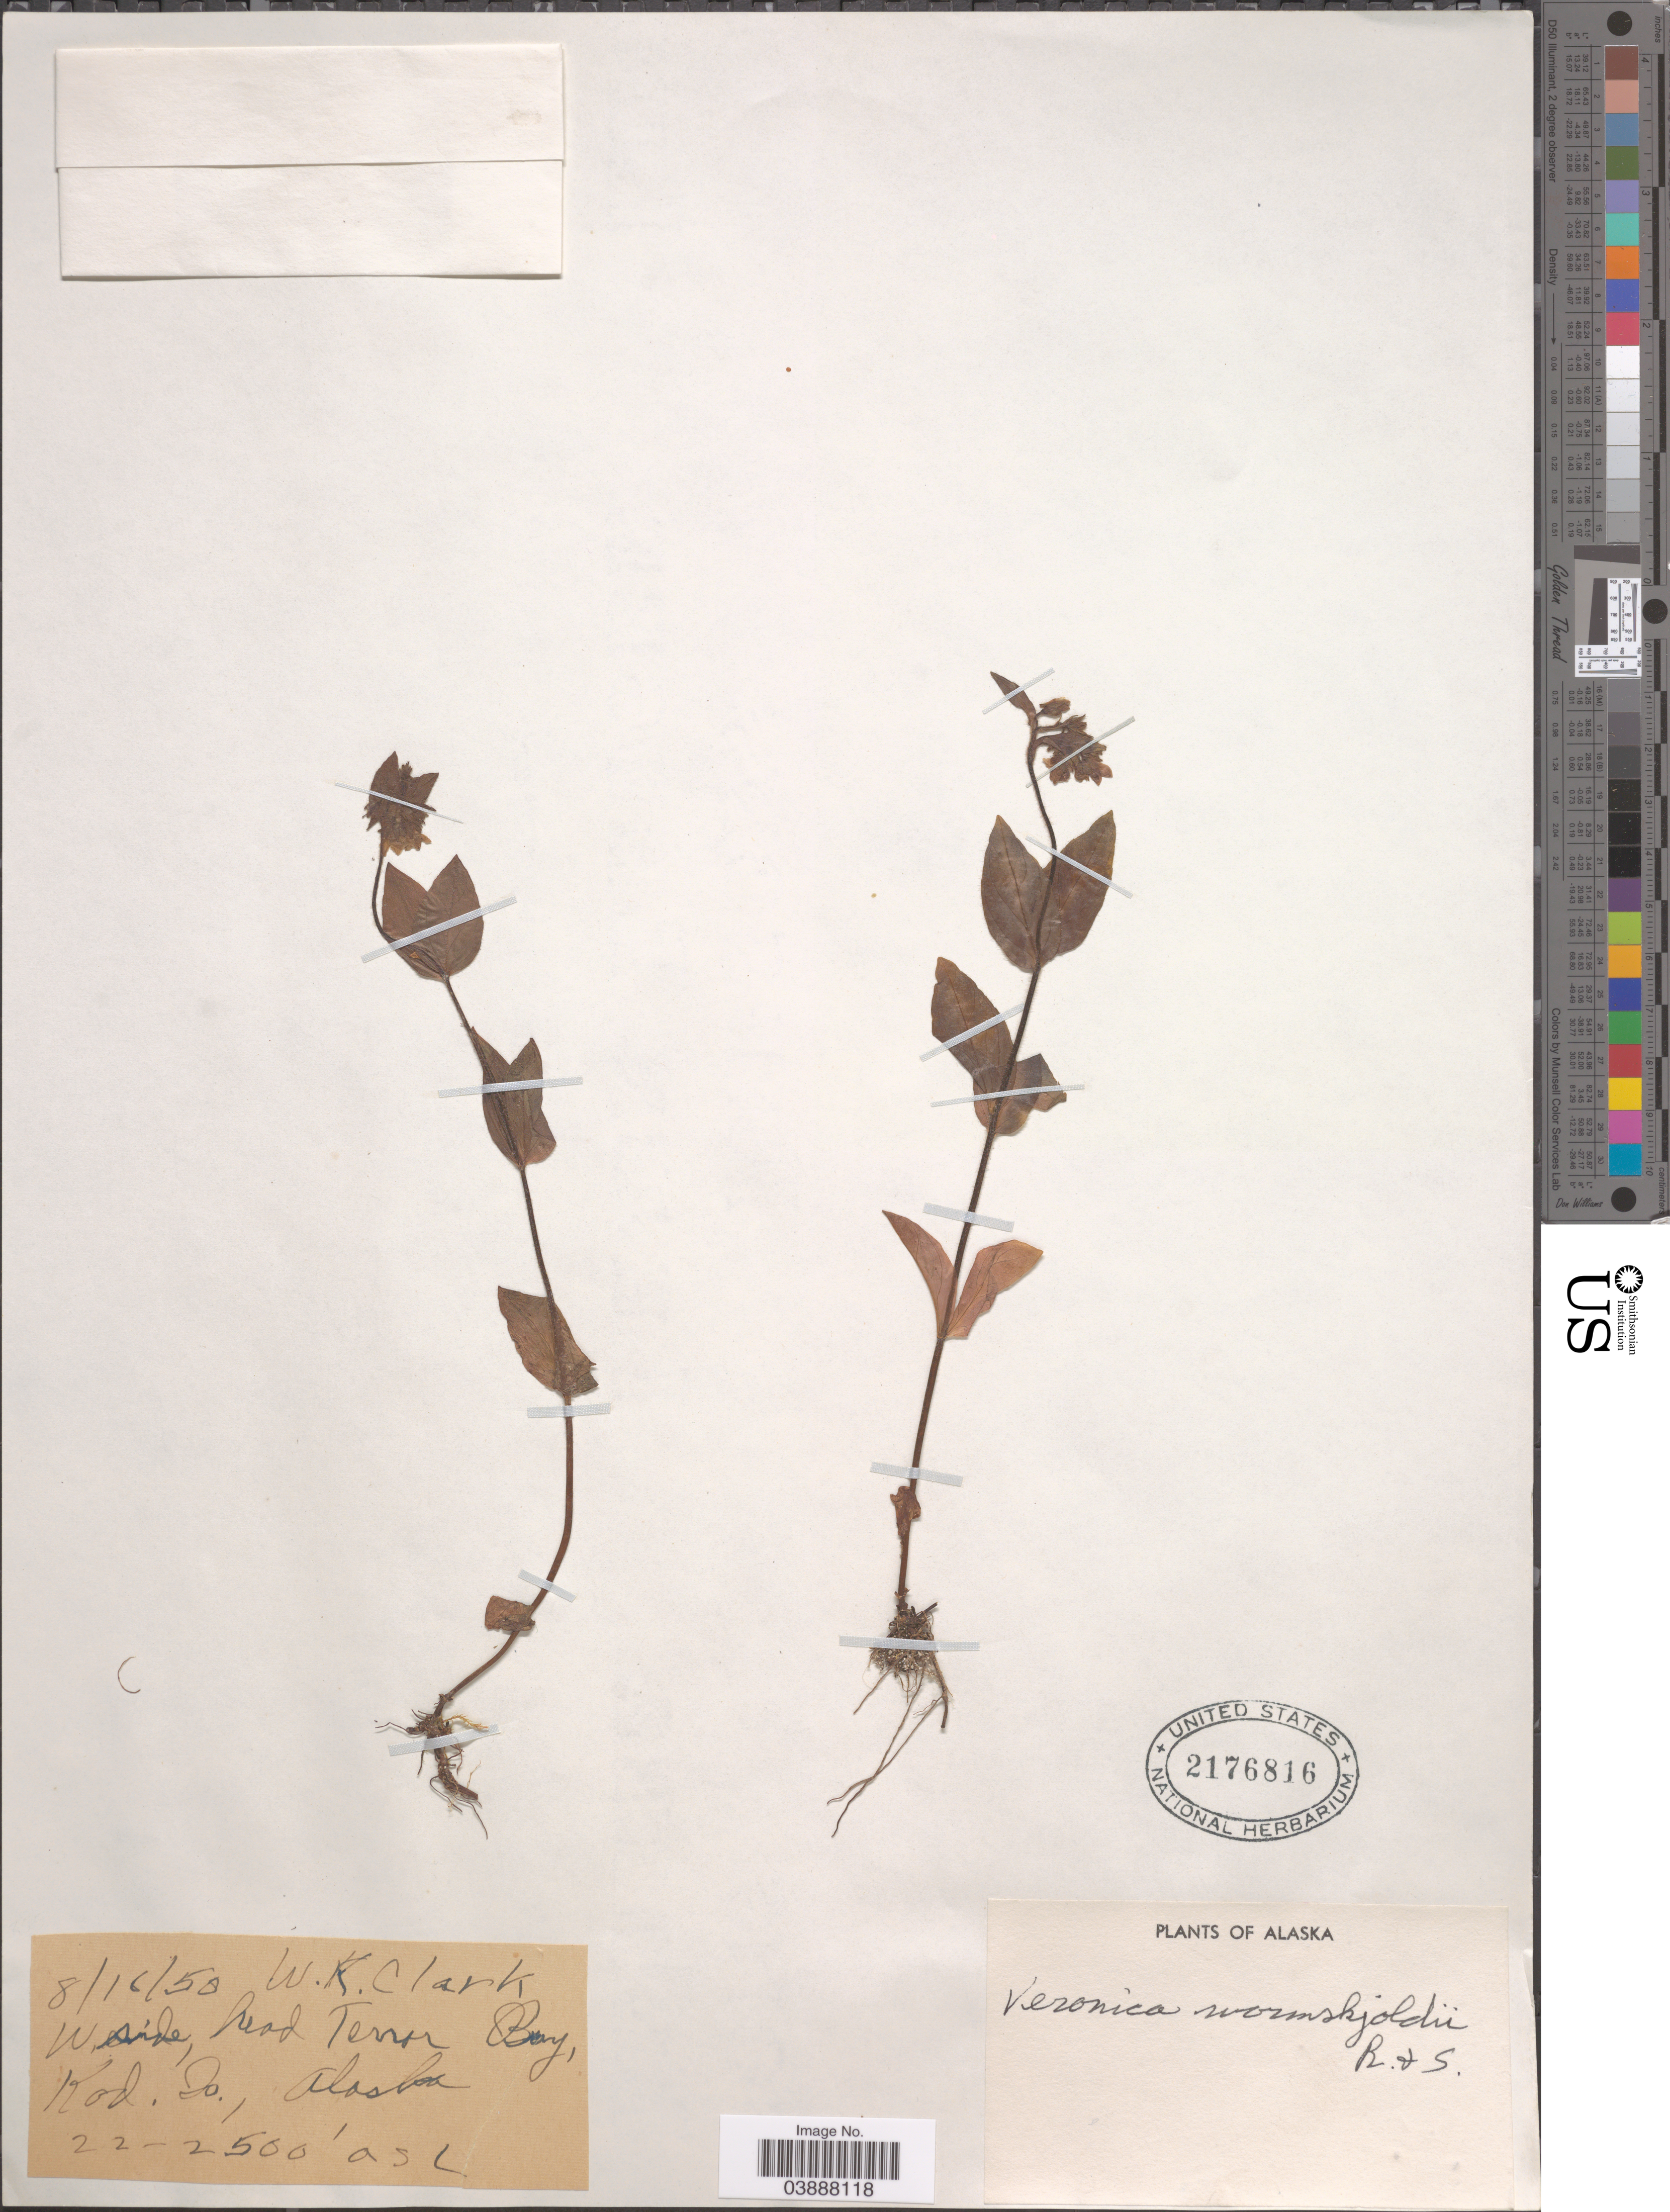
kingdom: Plantae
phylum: Tracheophyta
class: Magnoliopsida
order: Lamiales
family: Plantaginaceae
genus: Veronica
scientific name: Veronica wormskjoldii subsp. wormskjoldii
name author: Roem. & Schult.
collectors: W. Clark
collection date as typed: Transcribed d/m/y: 16/8/50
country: United States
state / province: Alaska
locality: W. side, head Terror Bay, Kod. Co.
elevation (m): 671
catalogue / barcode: US 2176816